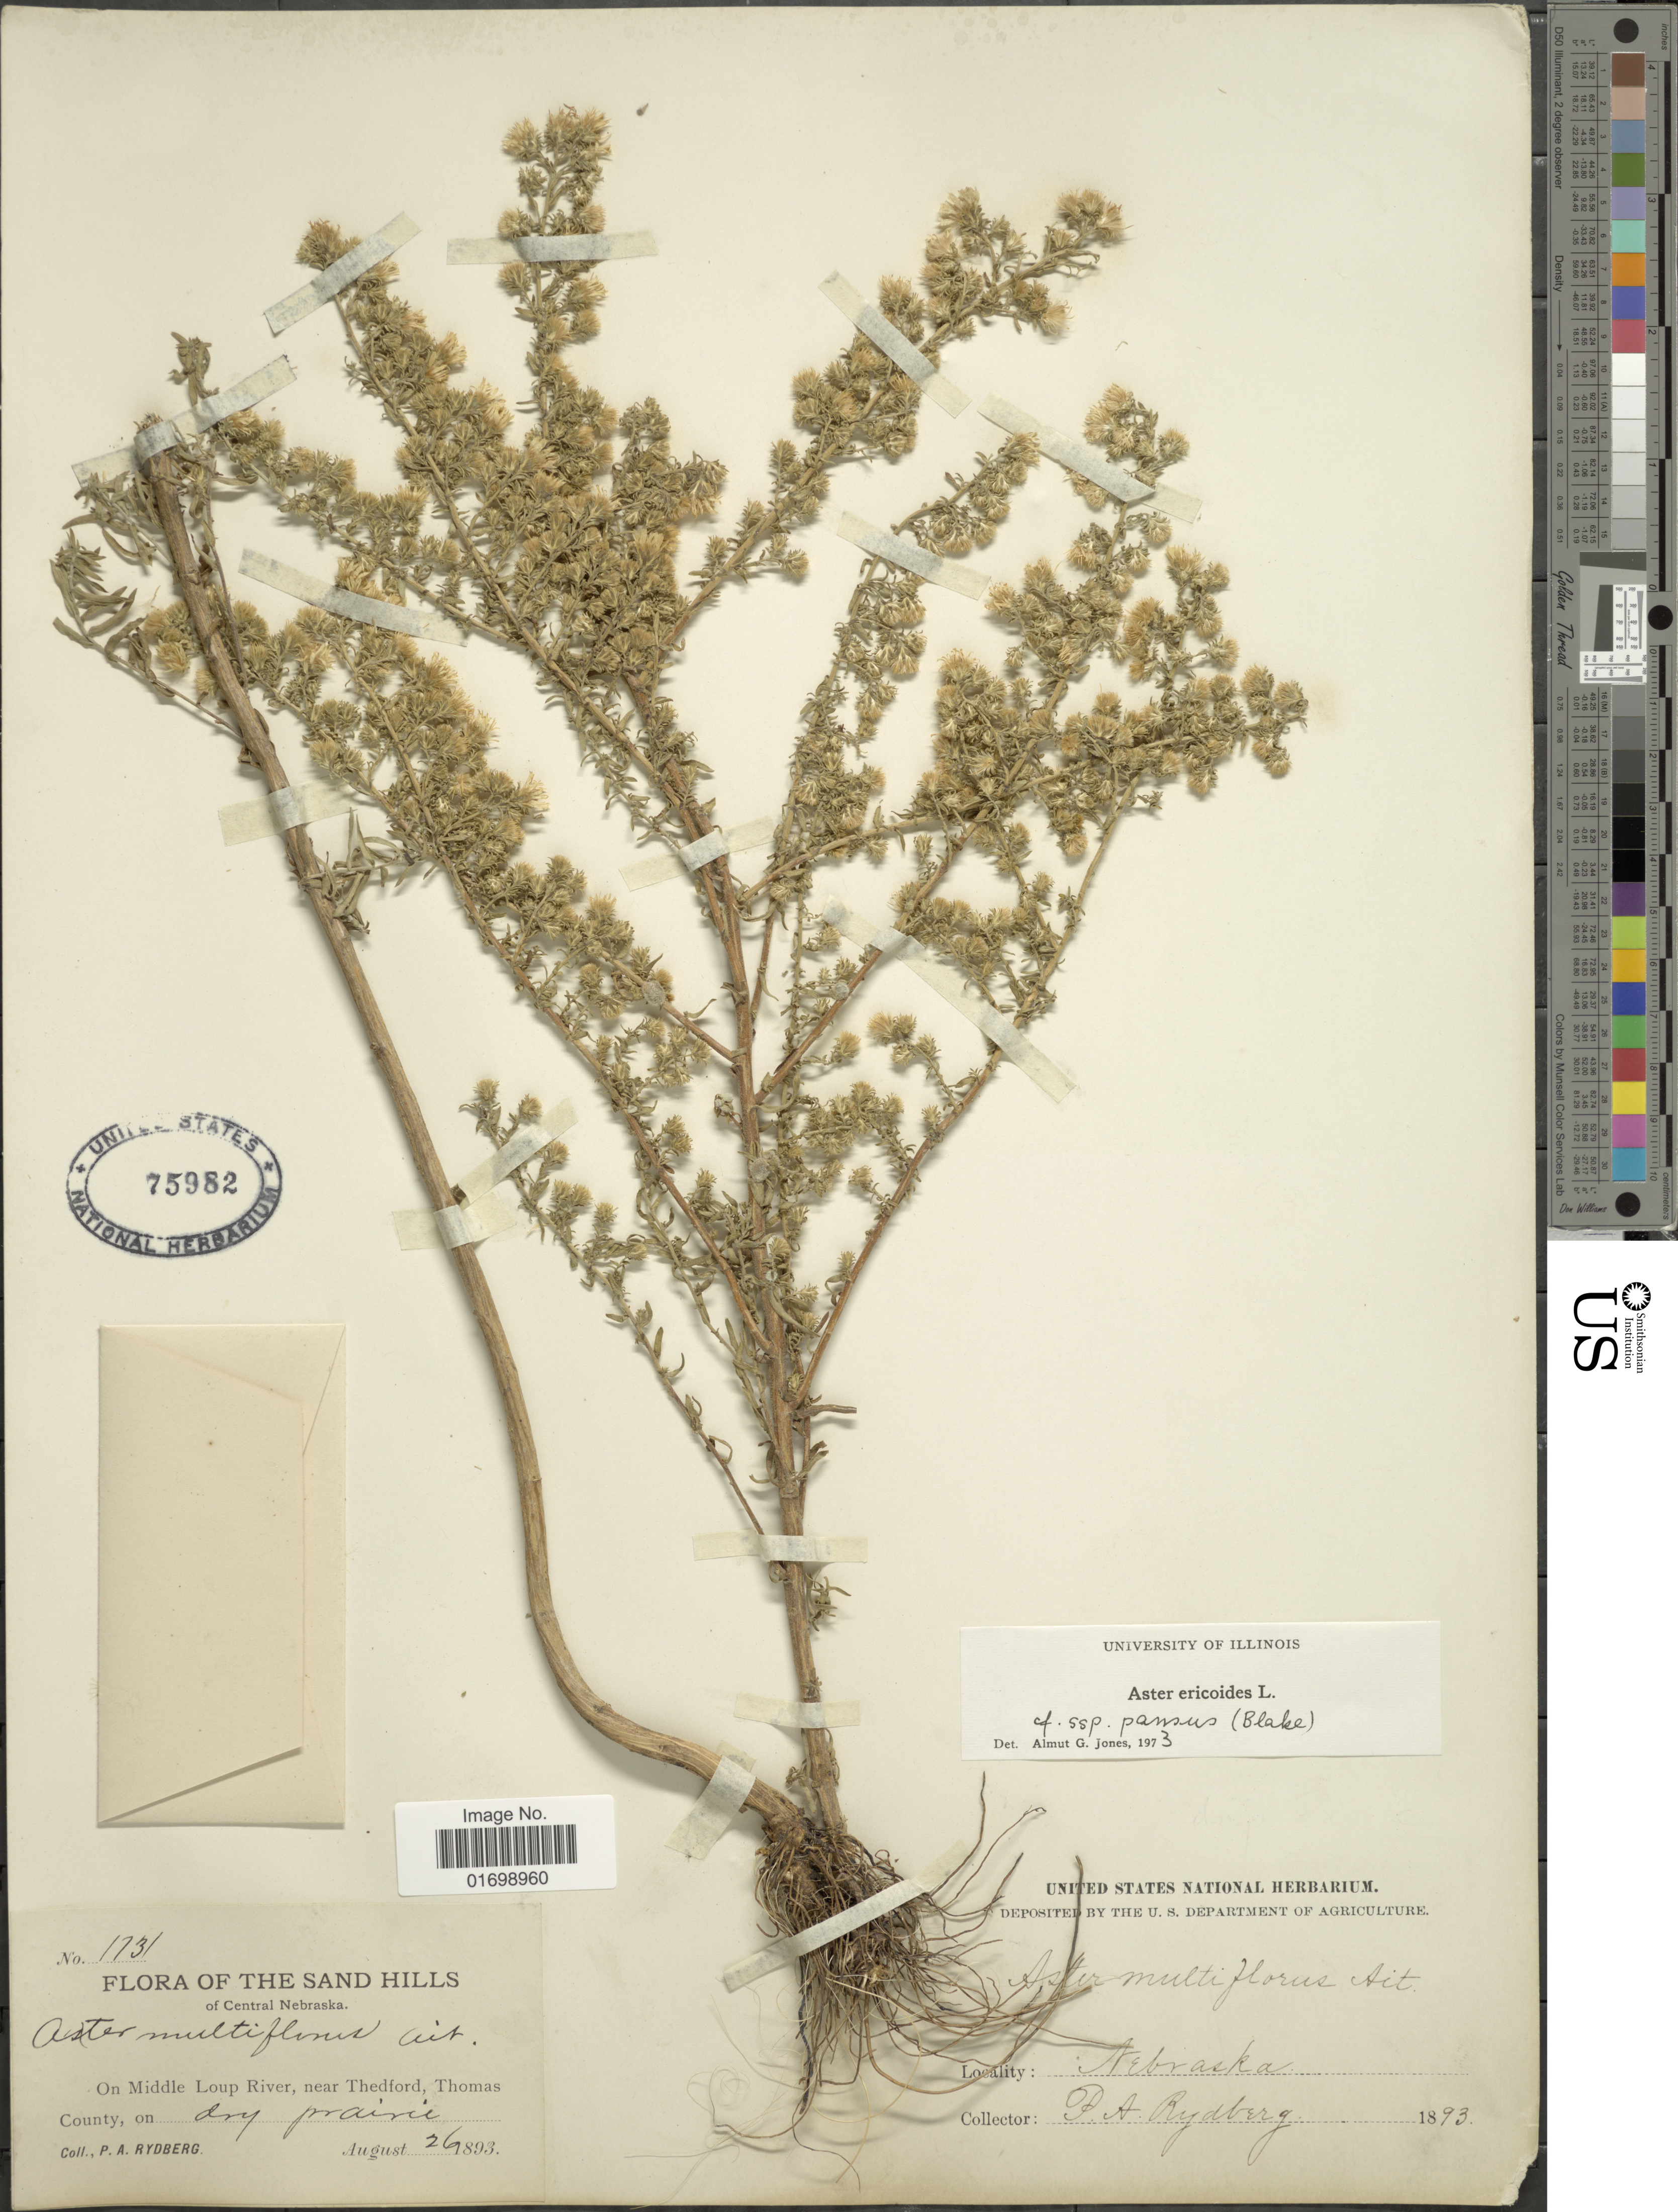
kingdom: Plantae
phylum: Tracheophyta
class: Magnoliopsida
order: Asterales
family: Asteraceae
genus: Symphyotrichum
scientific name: Symphyotrichum ericoides var. pansum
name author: (S.F. Blake) G.L. Nesom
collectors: P. A. Rydberg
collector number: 1731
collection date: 1893-08-26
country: United States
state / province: Nebraska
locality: Sand Hills of Central Nebraska, on Middle Loup River, near Thedford, Thomas County.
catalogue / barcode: US 75982